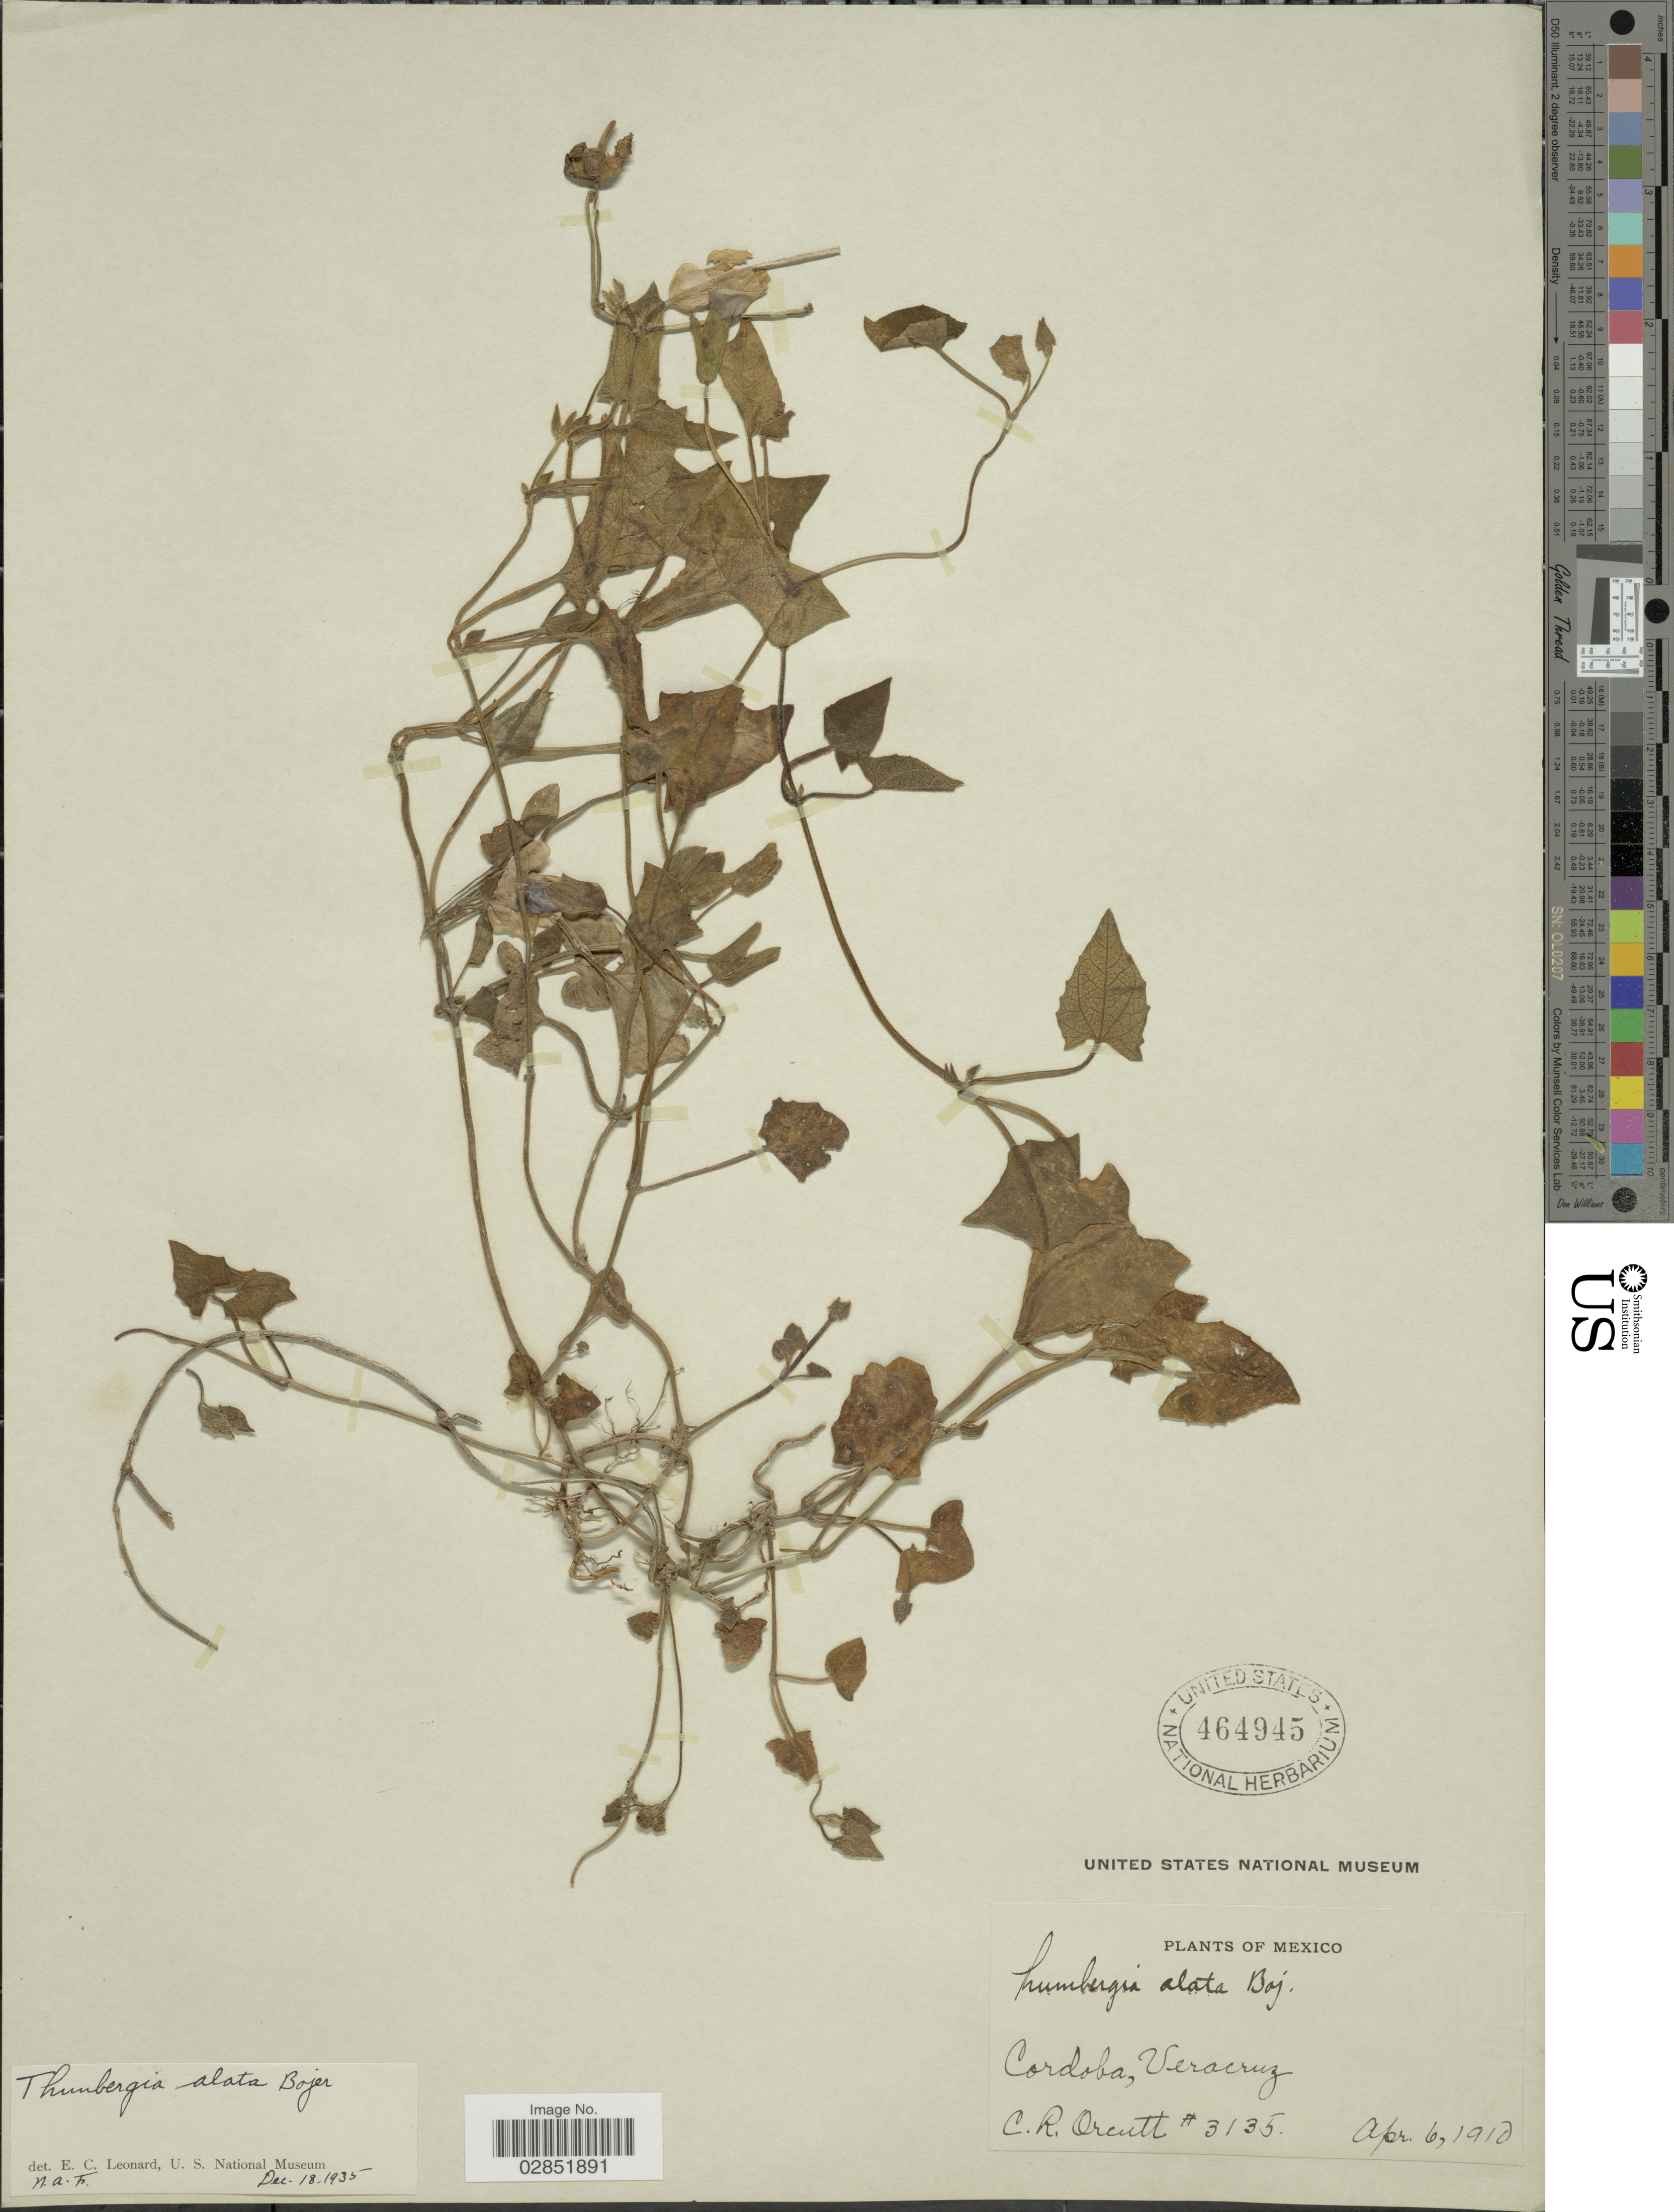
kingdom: Plantae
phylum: Tracheophyta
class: Magnoliopsida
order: Lamiales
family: Acanthaceae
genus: Thunbergia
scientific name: Thunbergia alata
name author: Bojer ex Sims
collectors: C. R. Orcutt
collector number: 3135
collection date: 1910-04-06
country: Mexico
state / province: Veracruz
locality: Cordoba, Veracruz.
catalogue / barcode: US 464945